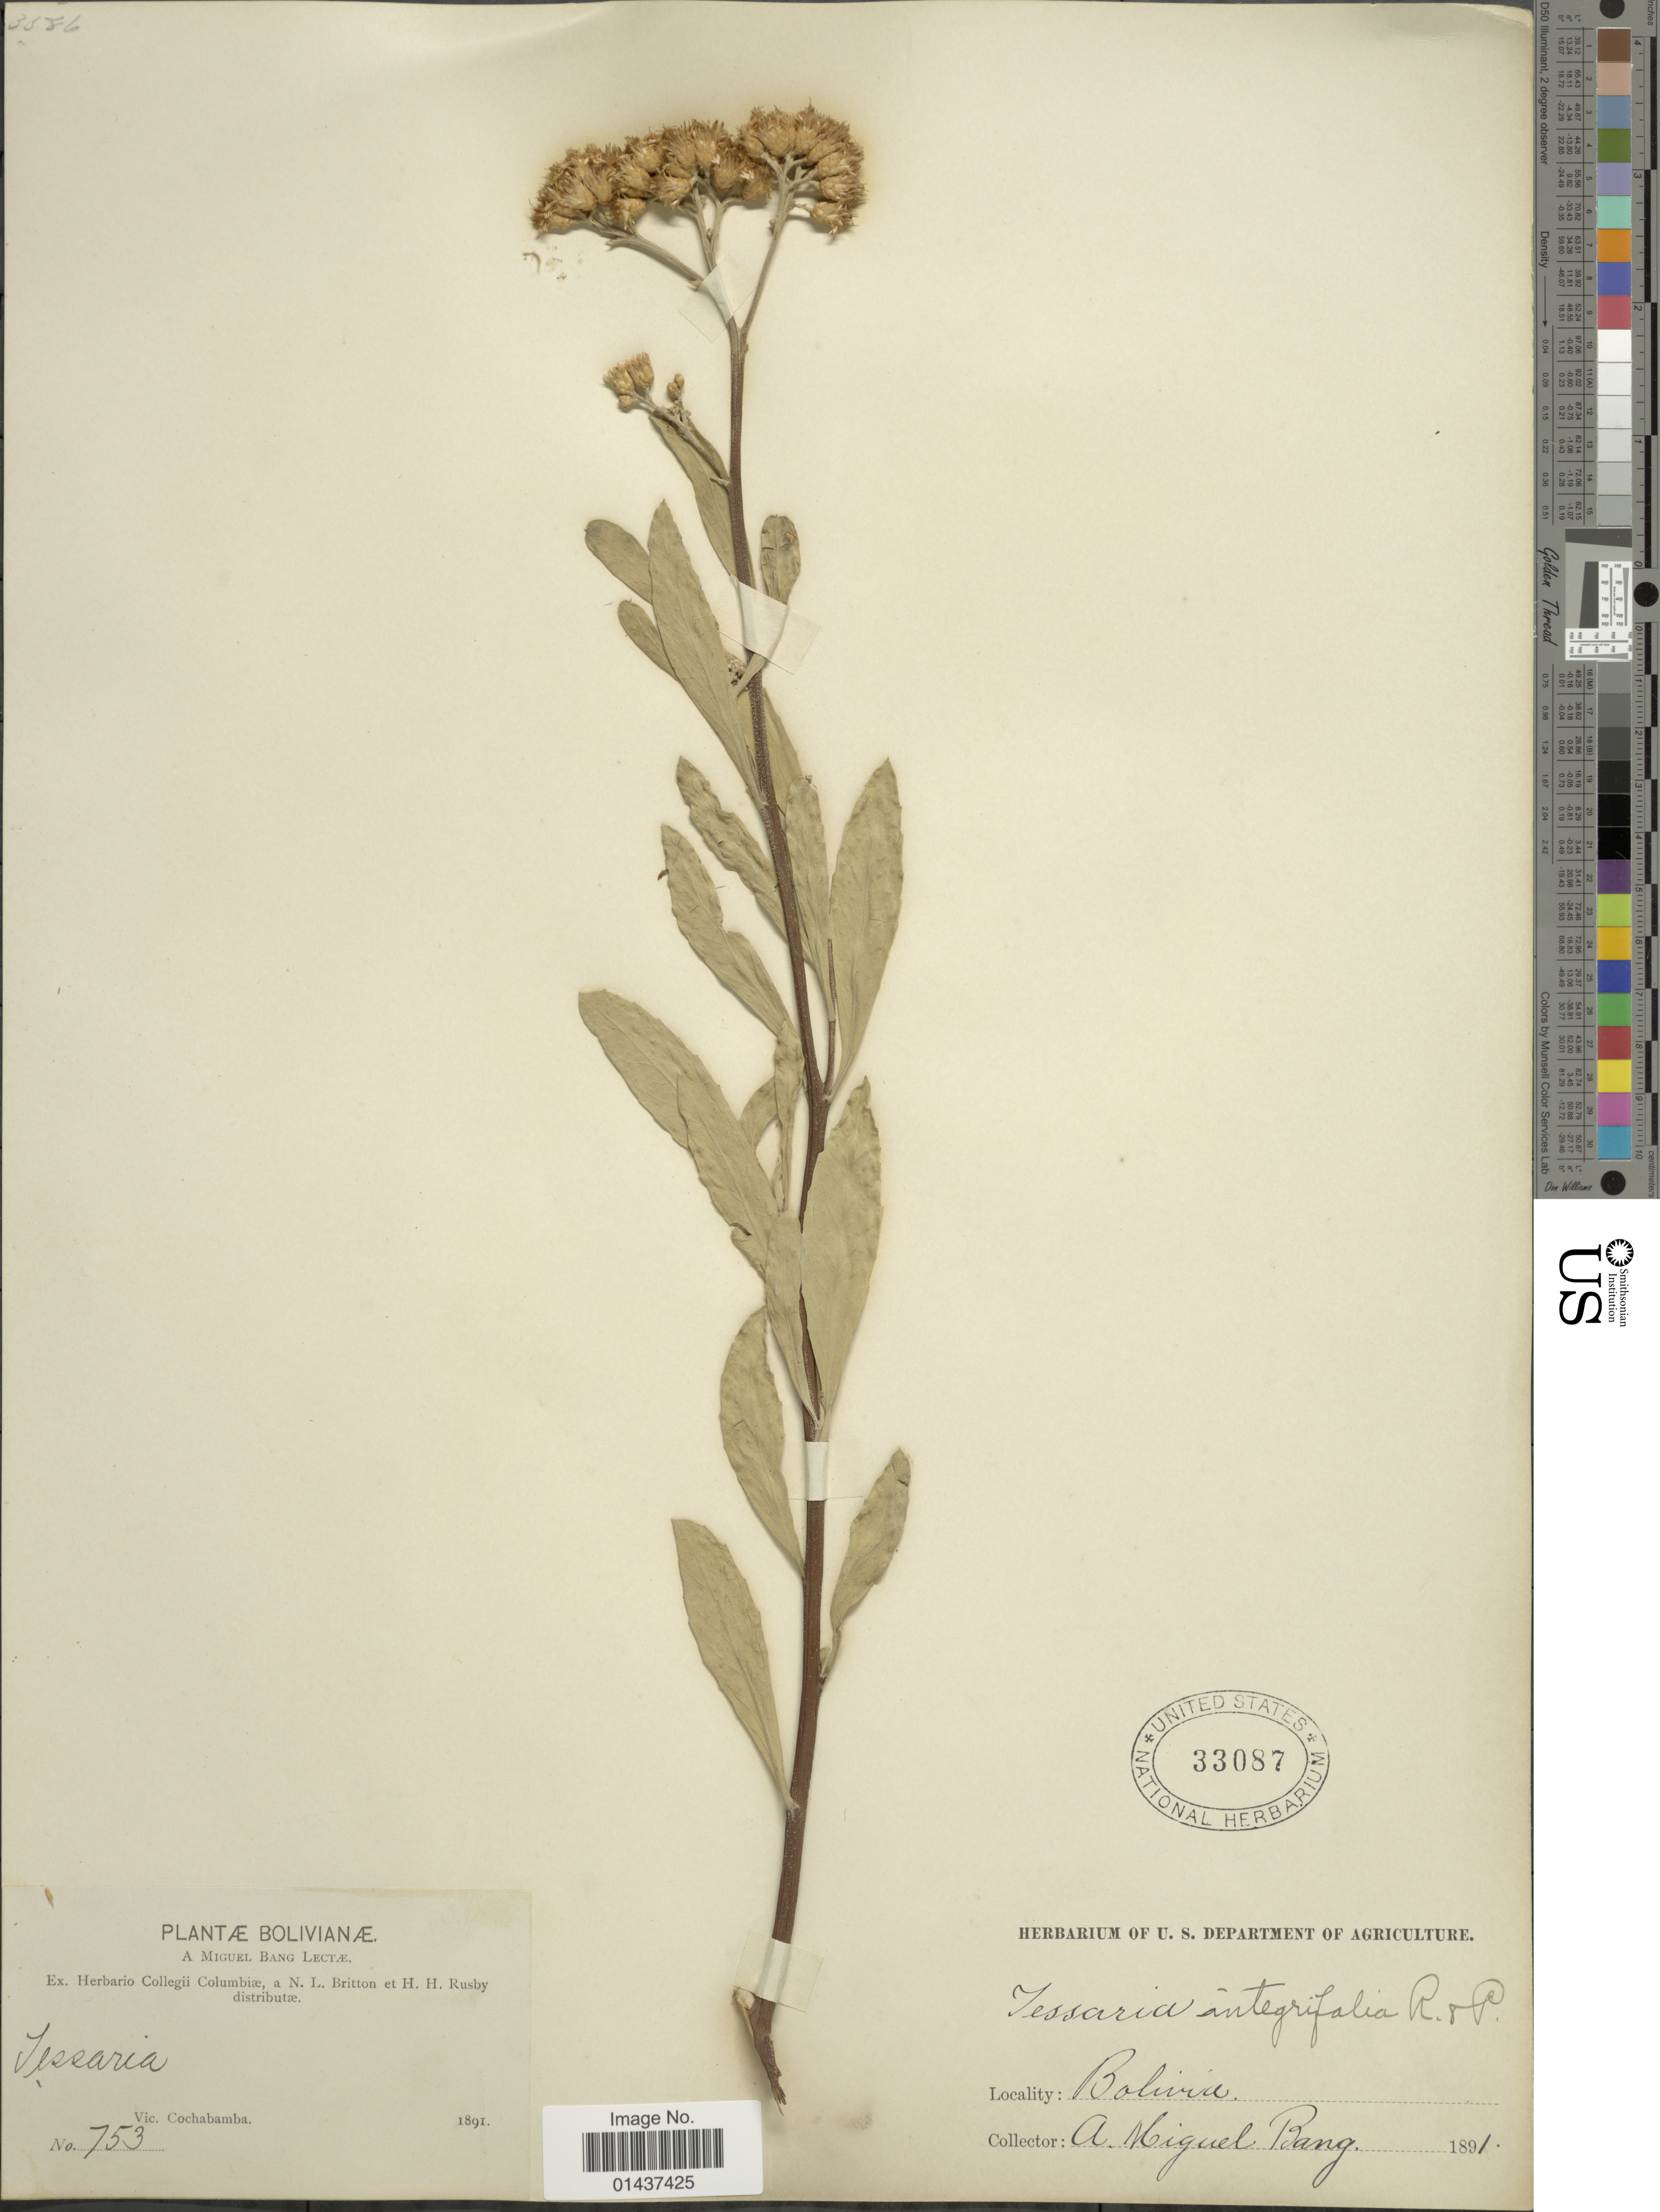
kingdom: Plantae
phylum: Tracheophyta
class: Magnoliopsida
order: Asterales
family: Asteraceae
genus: Tessaria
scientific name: Tessaria integrifolia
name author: Ruiz & Pav.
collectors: M. Bang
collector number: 753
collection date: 1891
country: Bolivia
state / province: Cochabamba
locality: Vic. Cochabamba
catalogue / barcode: US 33087